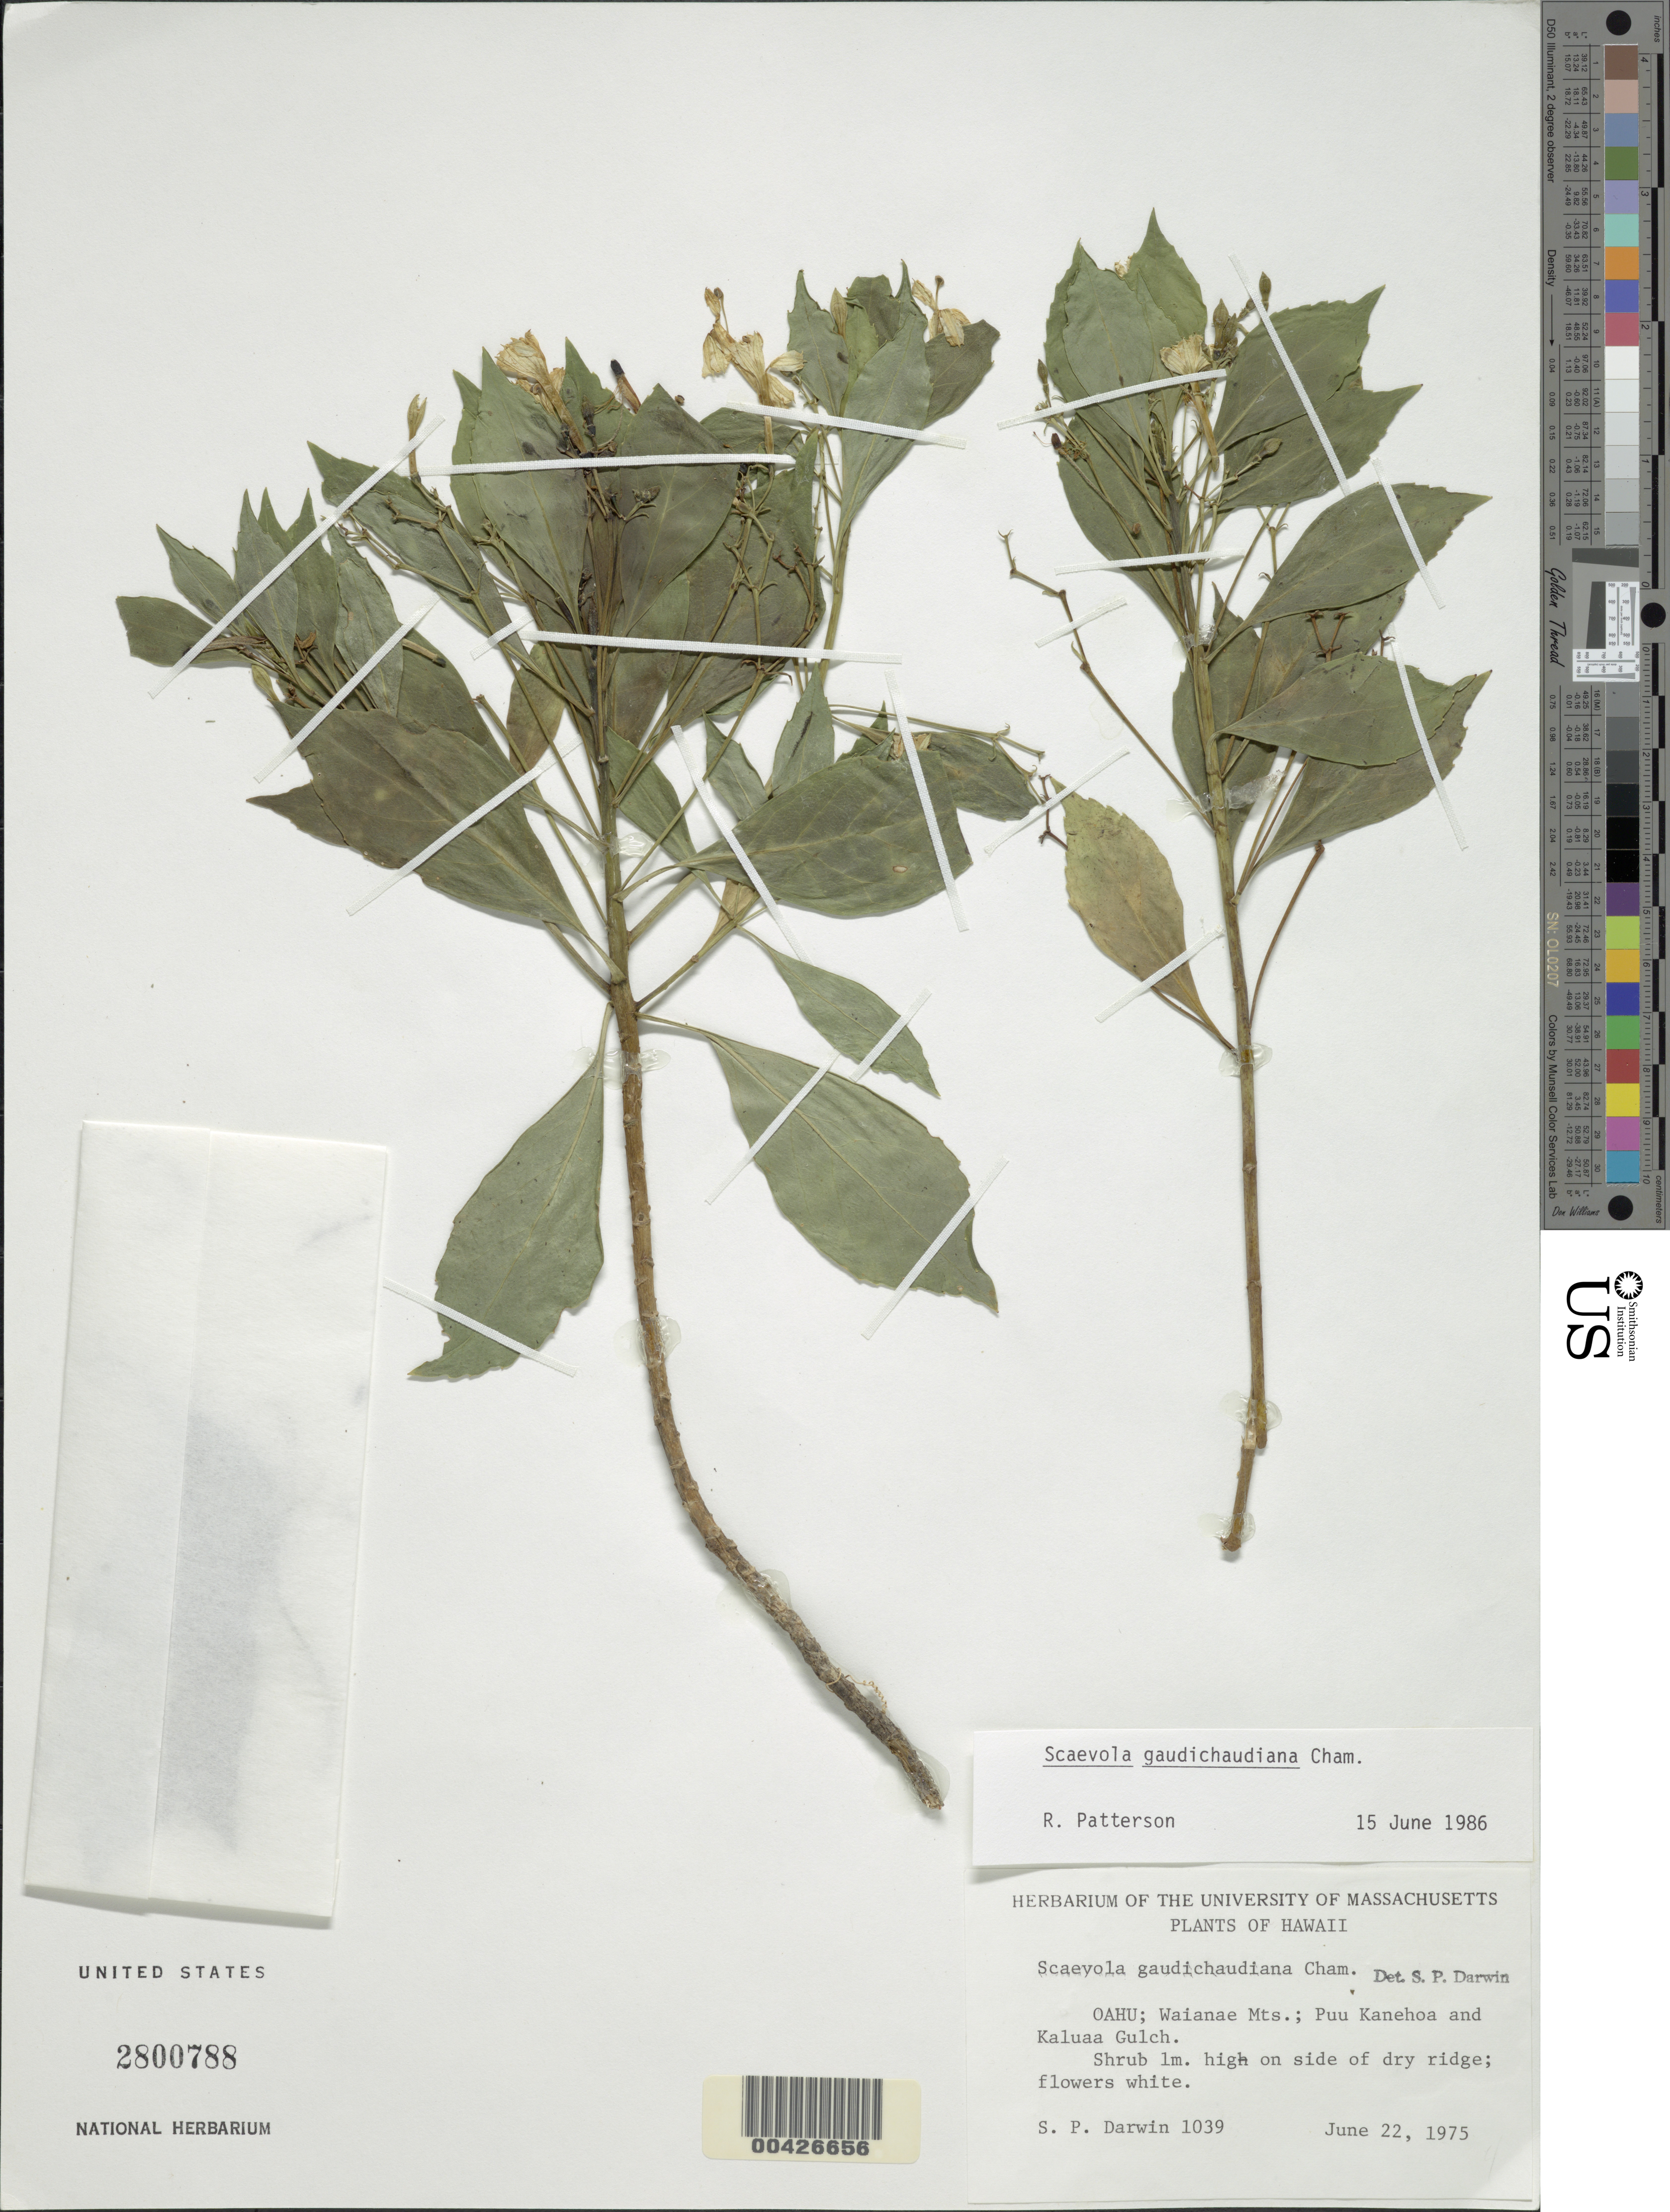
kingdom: Plantae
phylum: Tracheophyta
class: Magnoliopsida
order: Asterales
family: Goodeniaceae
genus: Scaevola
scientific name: Scaevola gaudichaudiana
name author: Cham.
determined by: Patterson, R.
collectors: S. P. Darwin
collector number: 1039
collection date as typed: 22 Jun 1975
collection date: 1975-06-22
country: United States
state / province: Hawaii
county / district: Honolulu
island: Oahu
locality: Oahu: Waianae Mts., Puu Kanehoa and Kaluaa Gulch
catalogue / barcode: US 2800788